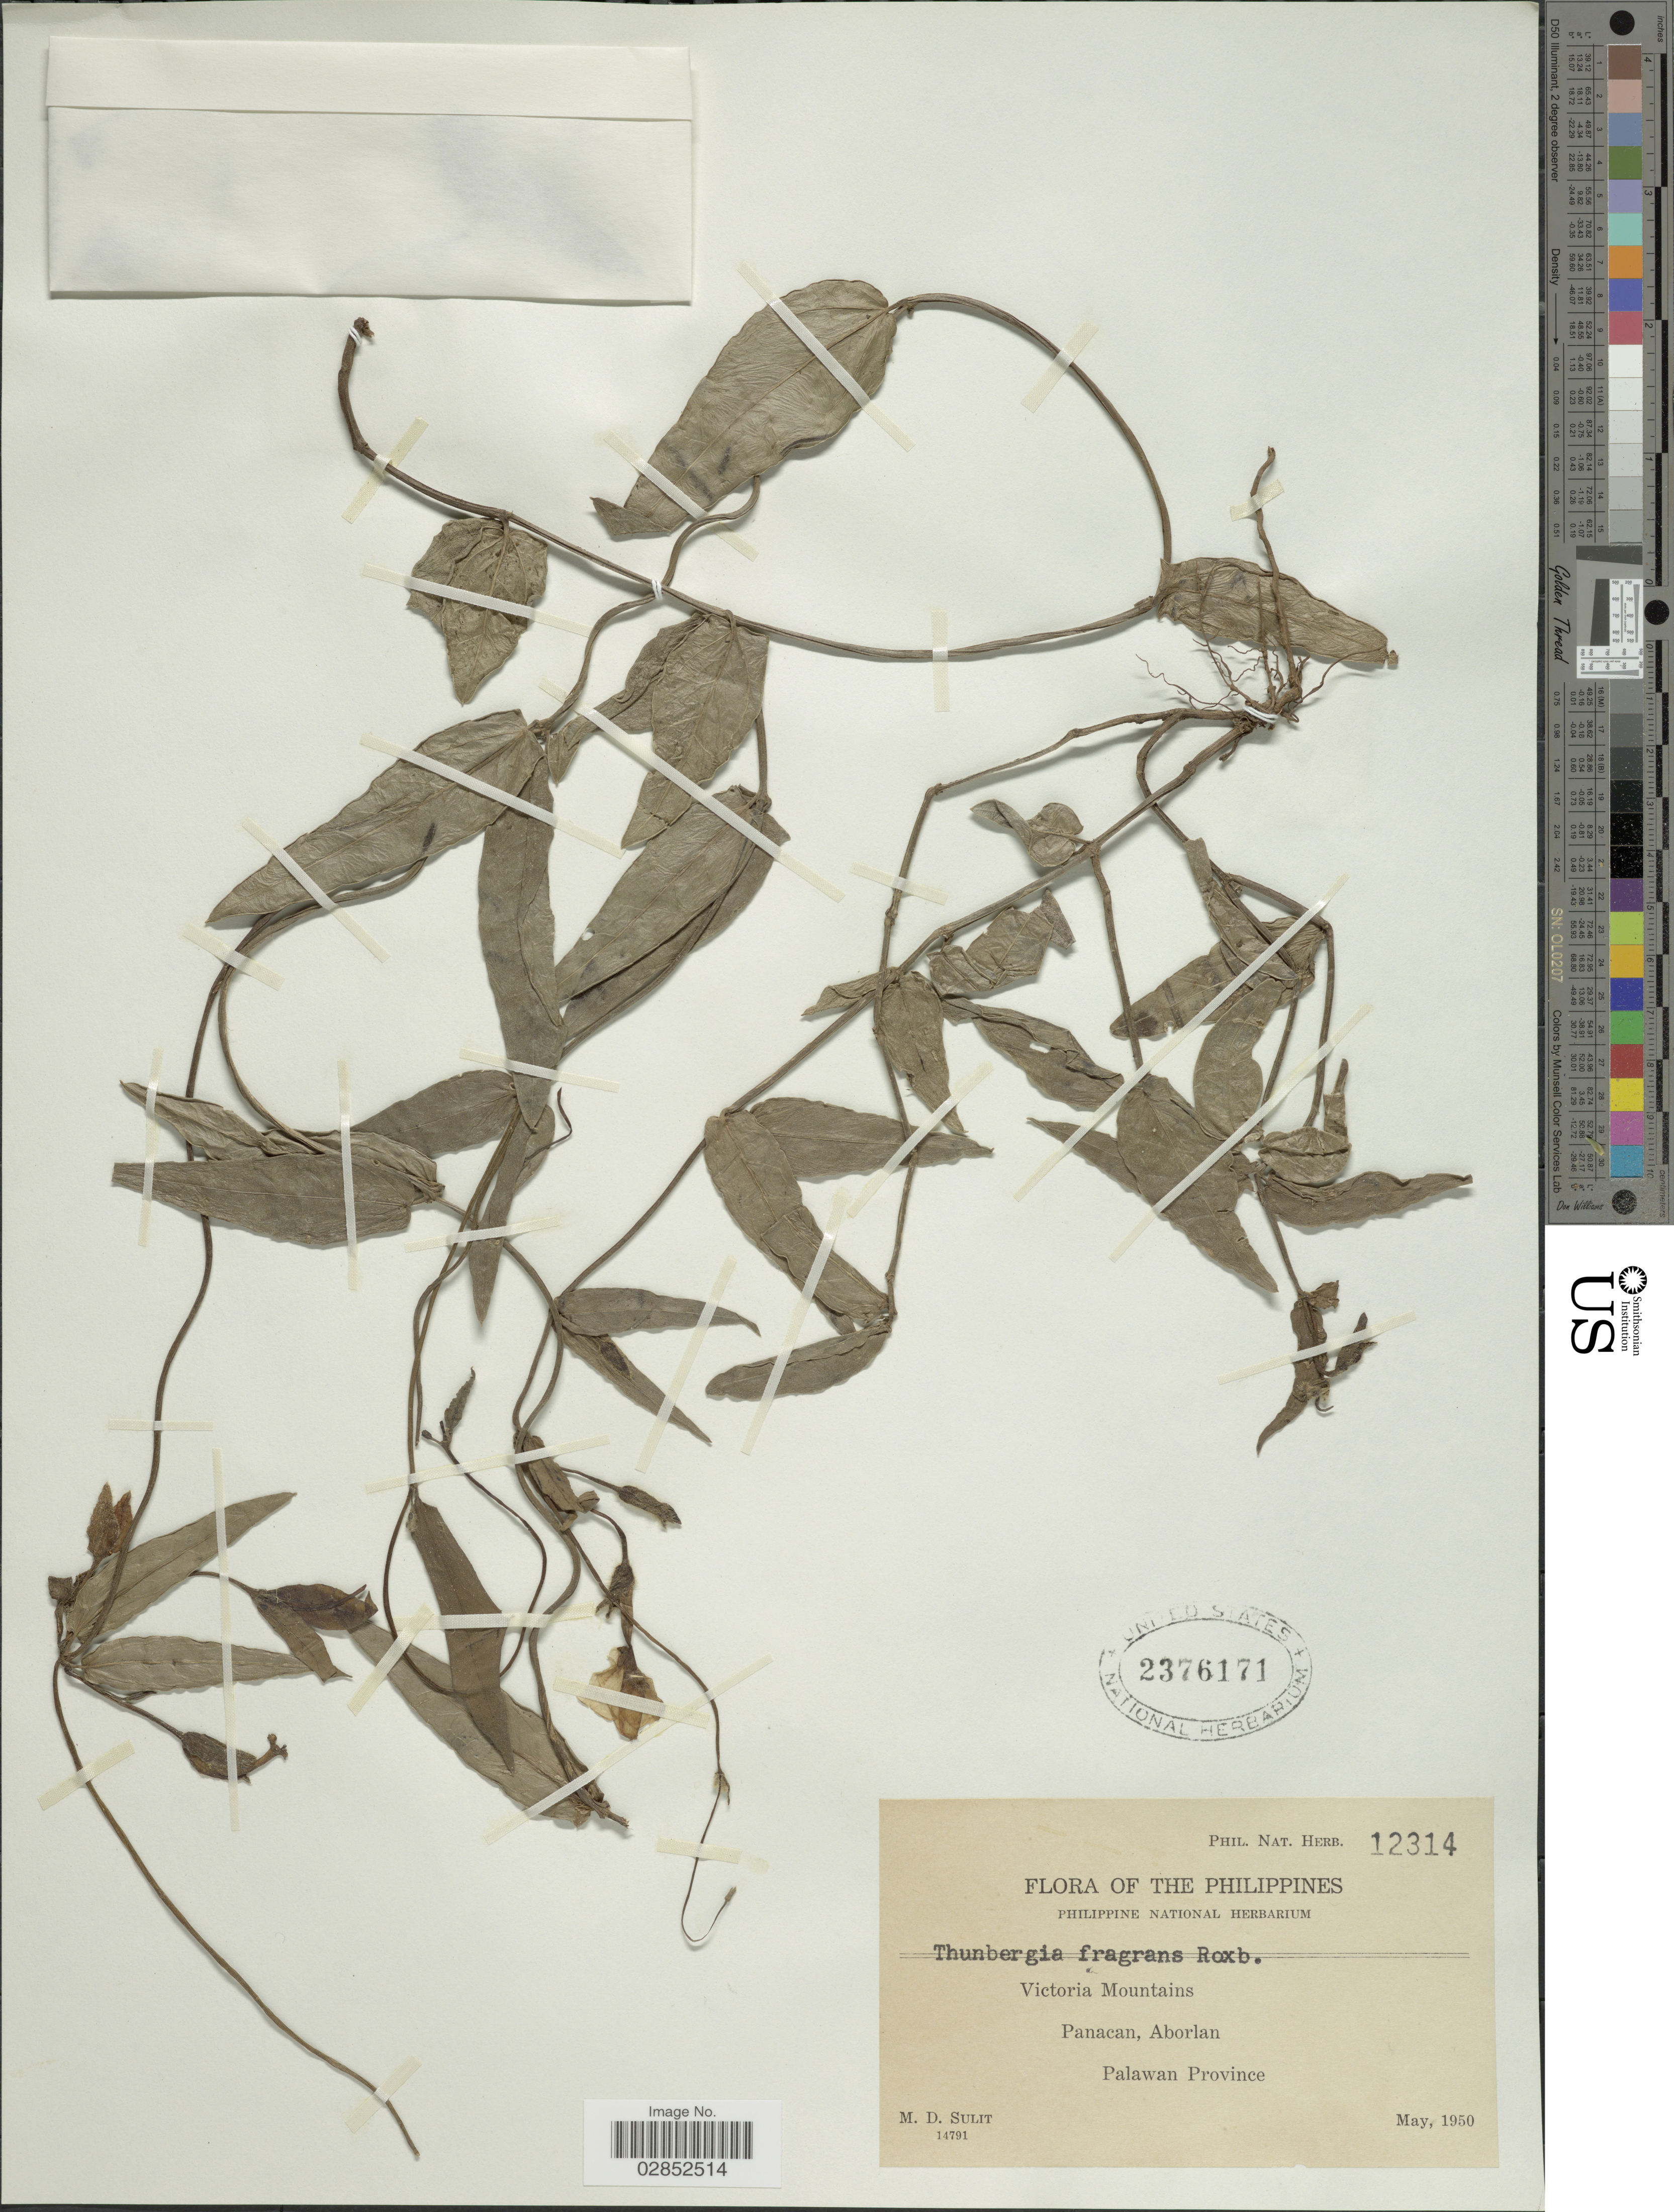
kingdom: Plantae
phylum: Tracheophyta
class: Magnoliopsida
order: Lamiales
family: Acanthaceae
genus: Thunbergia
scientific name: Thunbergia fragrans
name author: Roxb.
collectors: M. Sulit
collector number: Phil. Nat. Herb. 12314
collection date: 1950-05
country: Philippines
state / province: Mimaropa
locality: Victoria Mountains, Panacan, Aborlan, Palawan Province.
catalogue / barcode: US 2376171